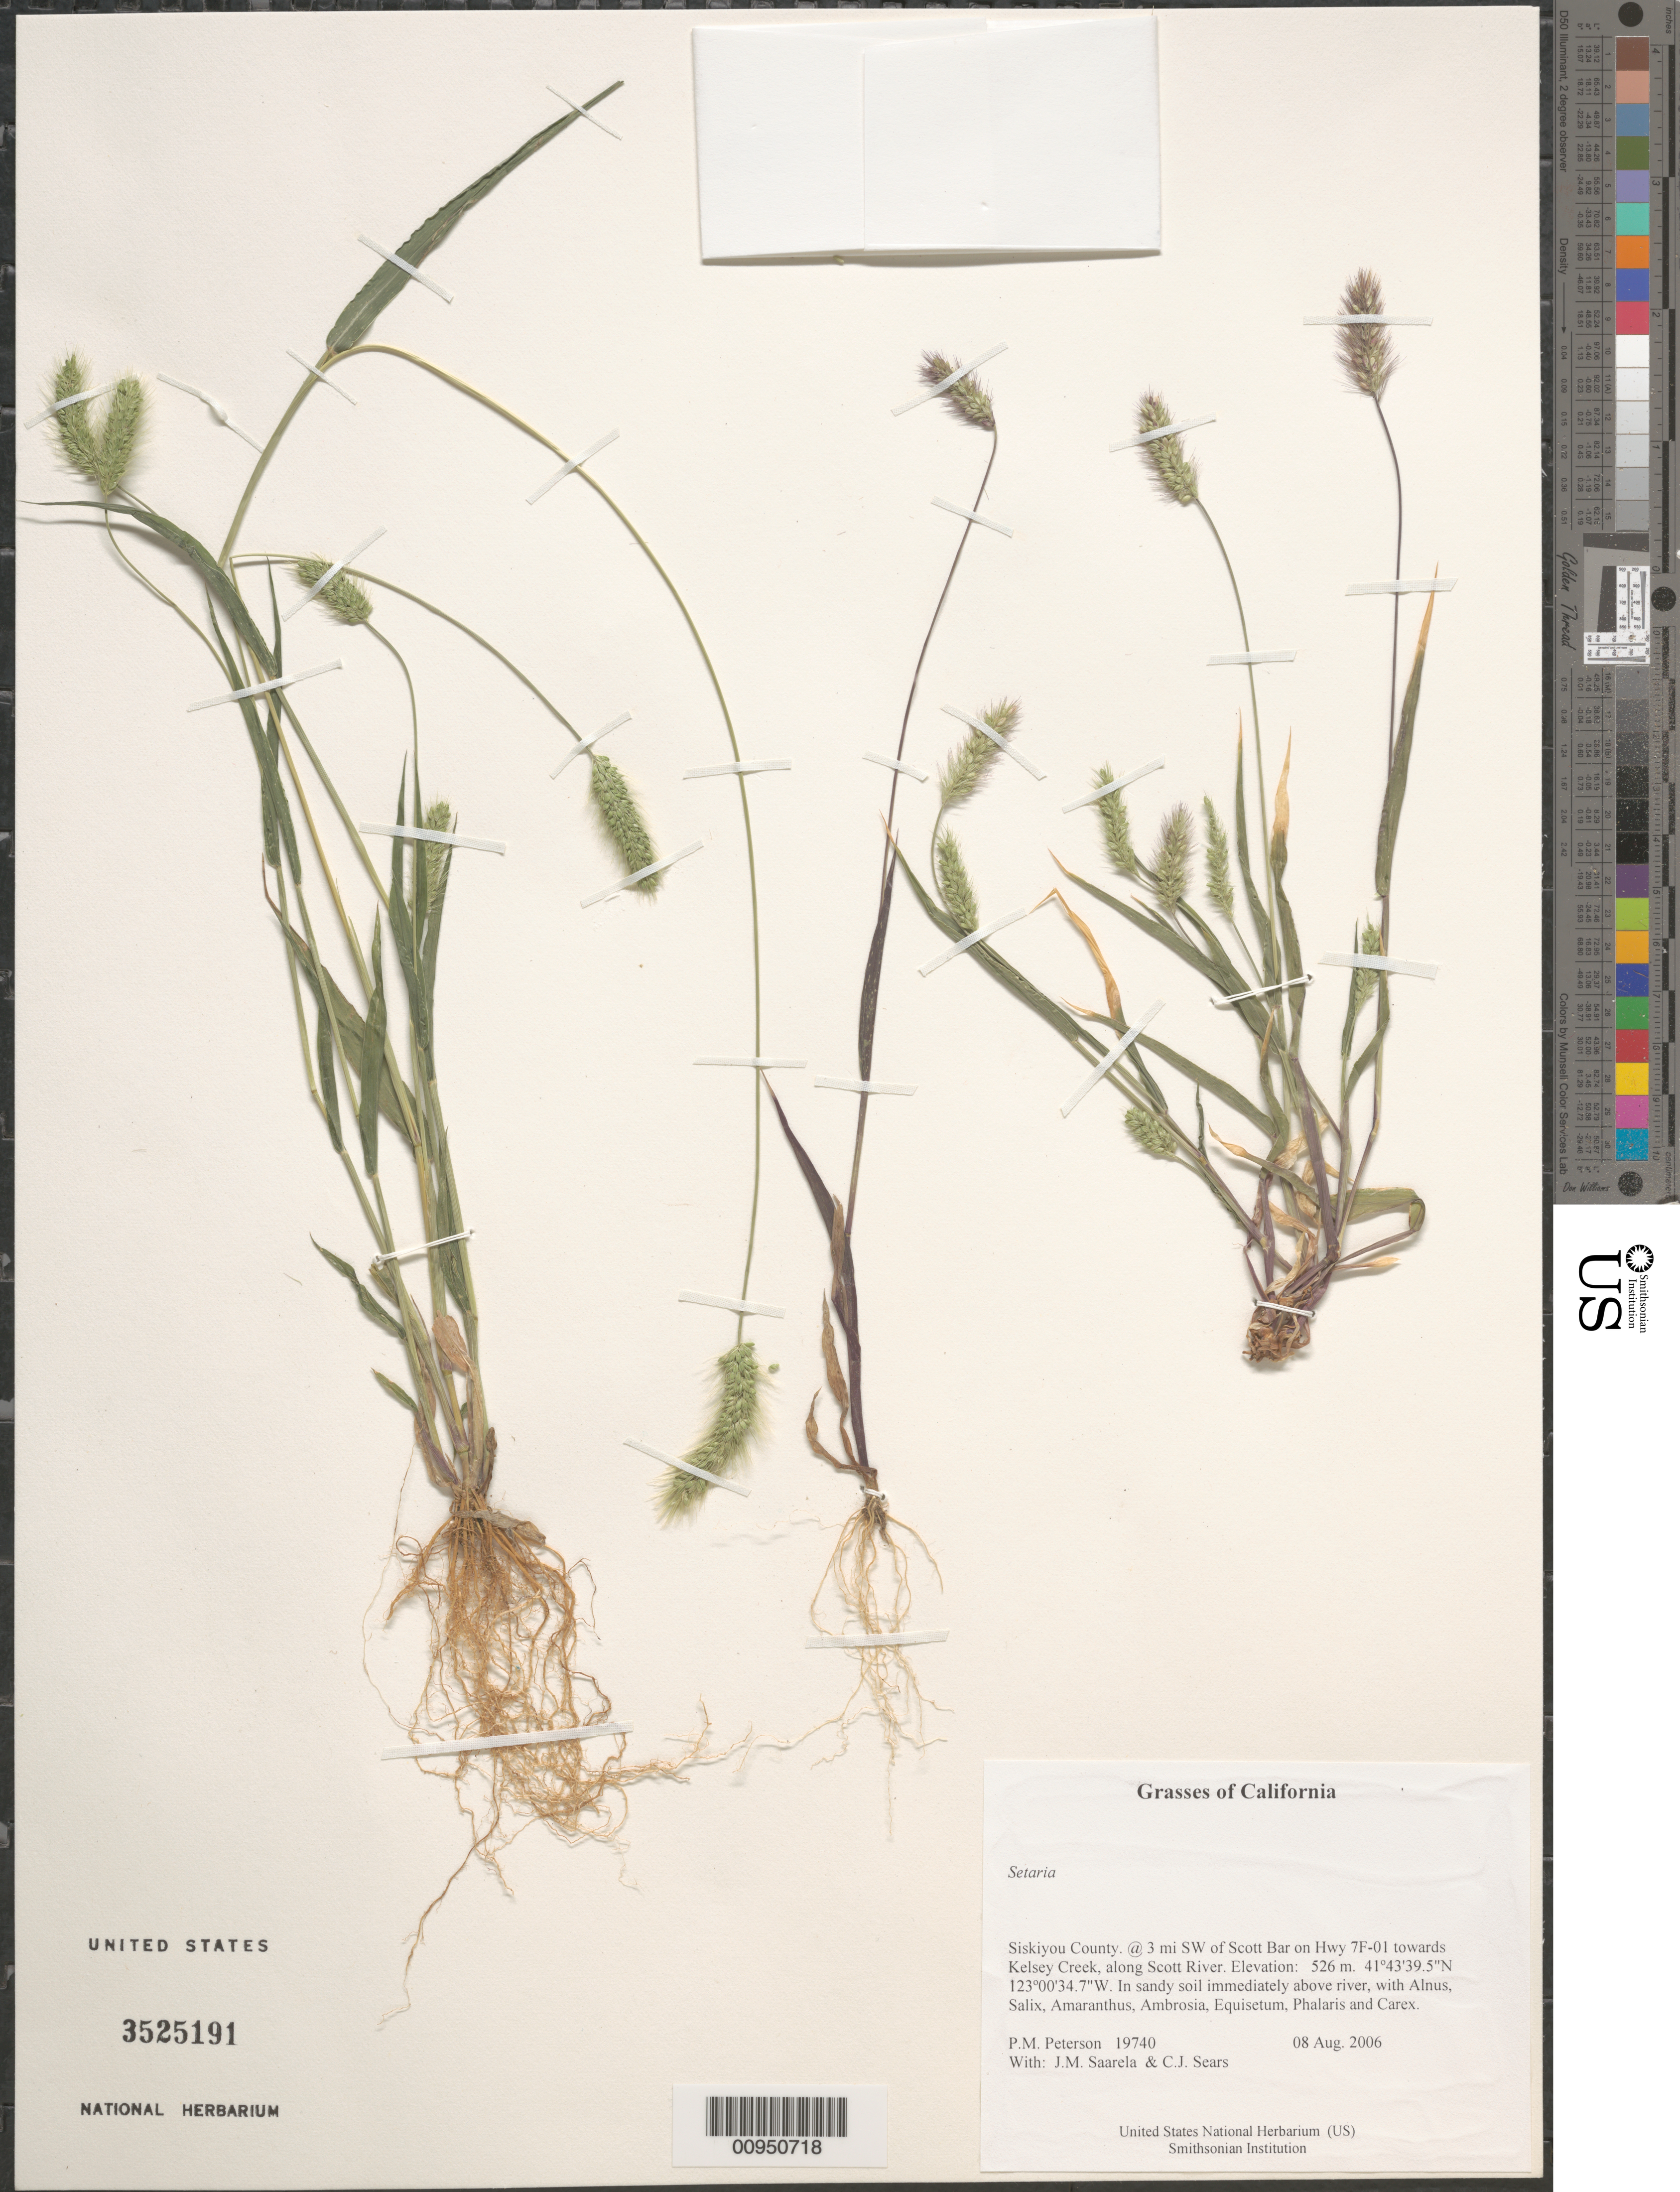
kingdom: Plantae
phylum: Tracheophyta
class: Liliopsida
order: Poales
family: Poaceae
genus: Setaria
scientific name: Setaria sp.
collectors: P. M. Peterson, J. Saarela & C. Sears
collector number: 19740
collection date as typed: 08 Aug 2006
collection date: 2006-08-08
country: United States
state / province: California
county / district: Siskiyou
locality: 3 mi SW of Scott Bar on Hwy 7F-01 towards Kelsey Creek, along Scott River.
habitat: In sandy soil immediately above river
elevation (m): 526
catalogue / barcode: US 3525191